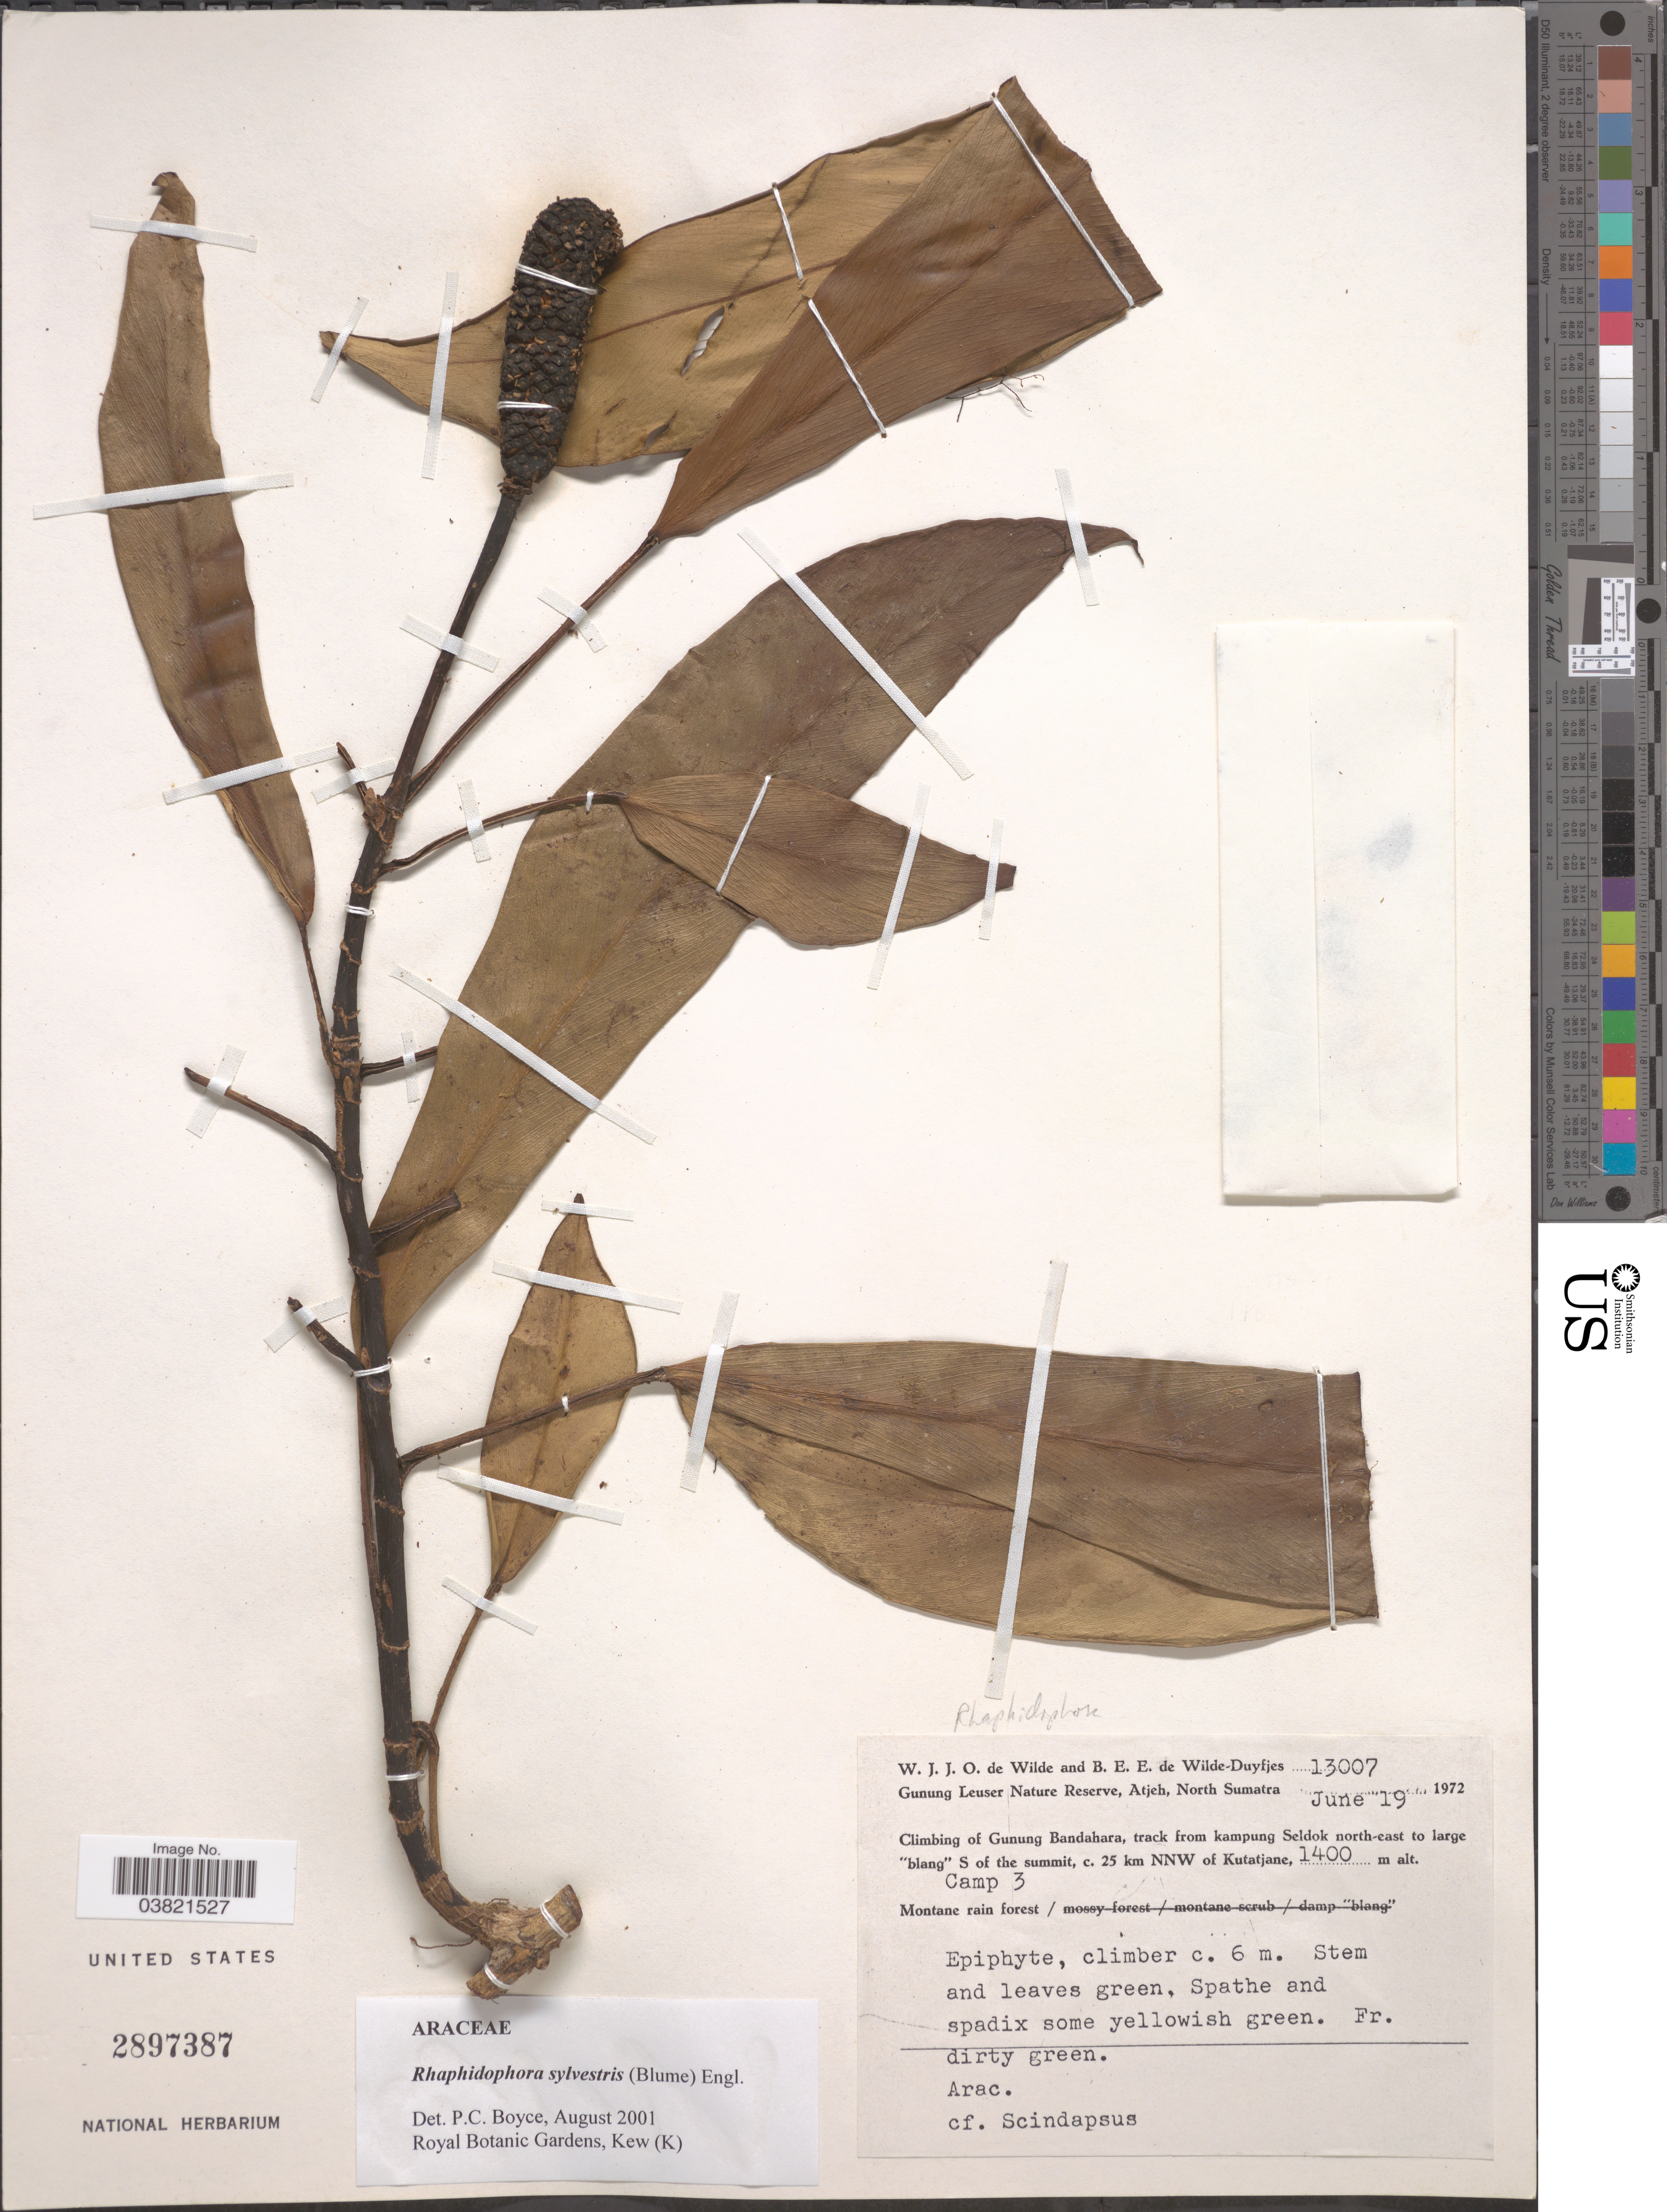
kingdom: Plantae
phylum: Tracheophyta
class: Liliopsida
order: Alismatales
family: Araceae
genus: Rhaphidophora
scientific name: Rhaphidophora sylvestris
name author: (Blume) Engl.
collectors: W. J. de Wilde & B. E. de Wilde-Duyfjes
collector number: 13007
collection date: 1972-06-19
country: Indonesia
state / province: Sumatra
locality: Gunung Leuser Nature Reserve, Atjeh, North Sumatra. Climbing of Gunung Bandahara, track from kampung Seldok north-east to large "blang" S of the summit, c. 25 km NNW of Kutatjane. Camp 3.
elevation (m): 1400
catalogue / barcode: US 2897387